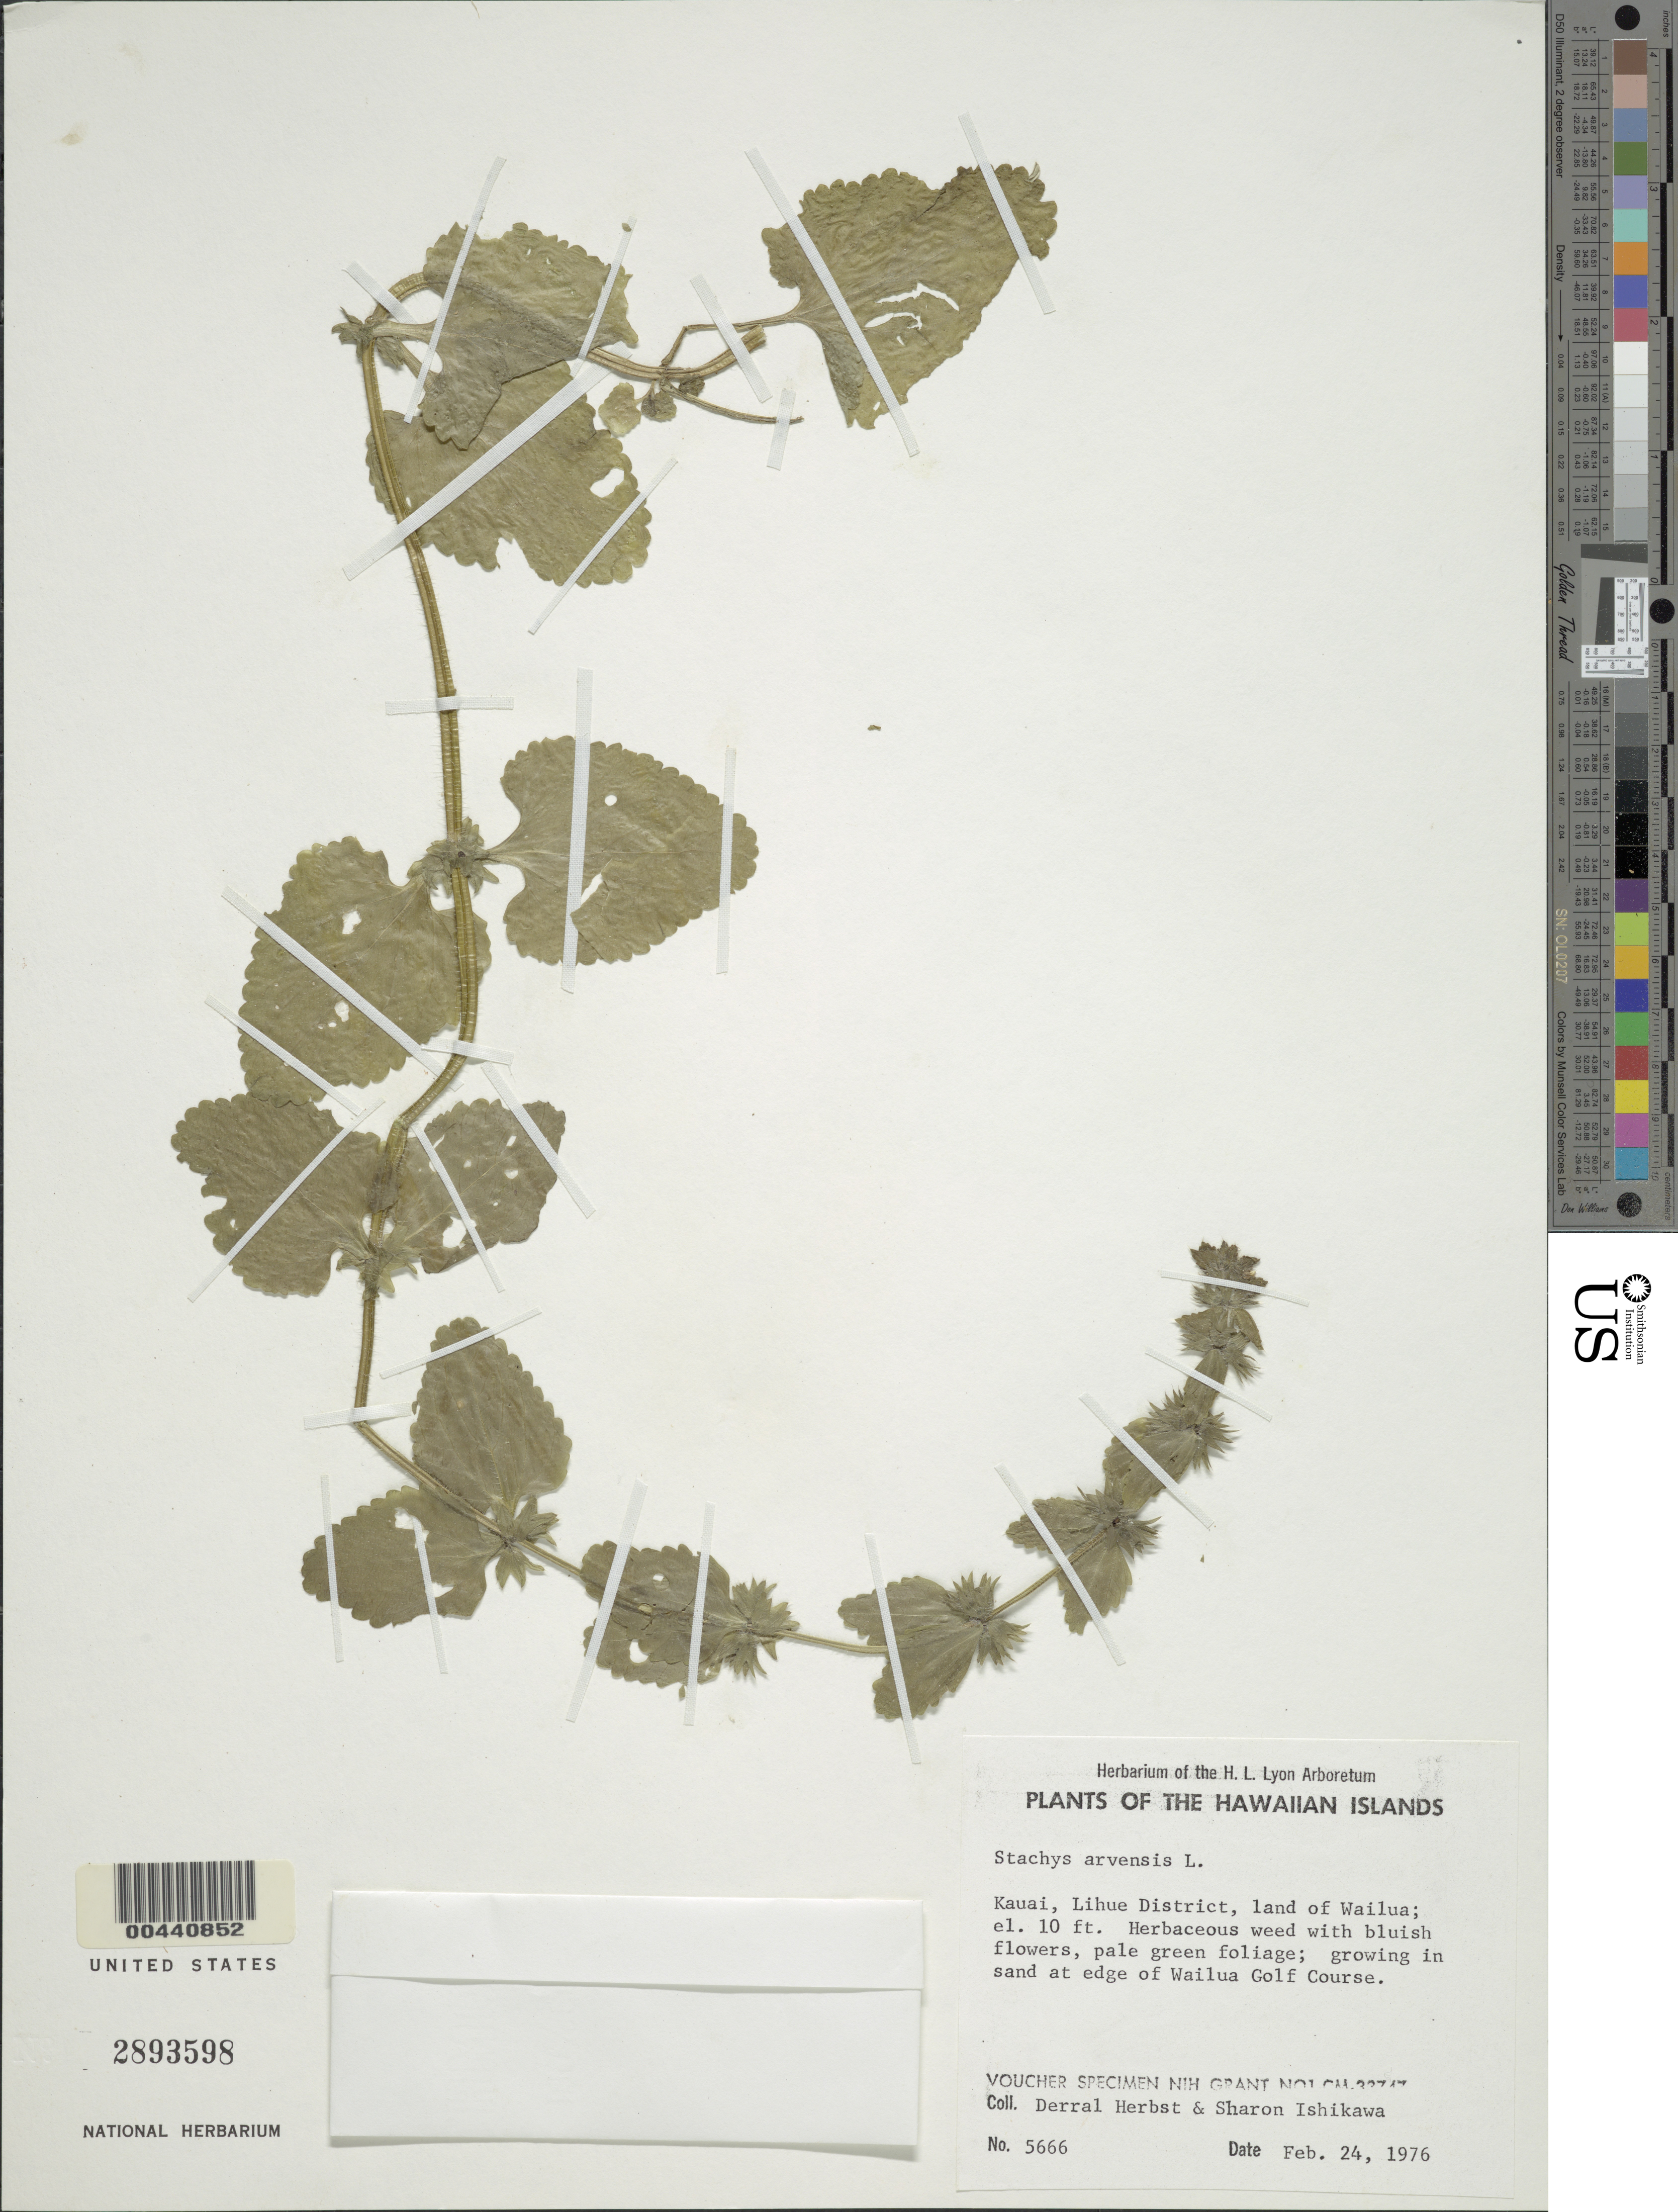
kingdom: Plantae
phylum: Tracheophyta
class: Magnoliopsida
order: Lamiales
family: Lamiaceae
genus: Stachys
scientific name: Stachys arvensis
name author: (L.) L.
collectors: D. R. Herbst & S. Ishikawa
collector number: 5666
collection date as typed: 24 Feb 1976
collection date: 1976-02-24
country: United States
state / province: Hawaii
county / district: Kauai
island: Kaua'i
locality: Lihue District, land of Wailua, Wailua Golf Course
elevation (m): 3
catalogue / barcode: US 2893598